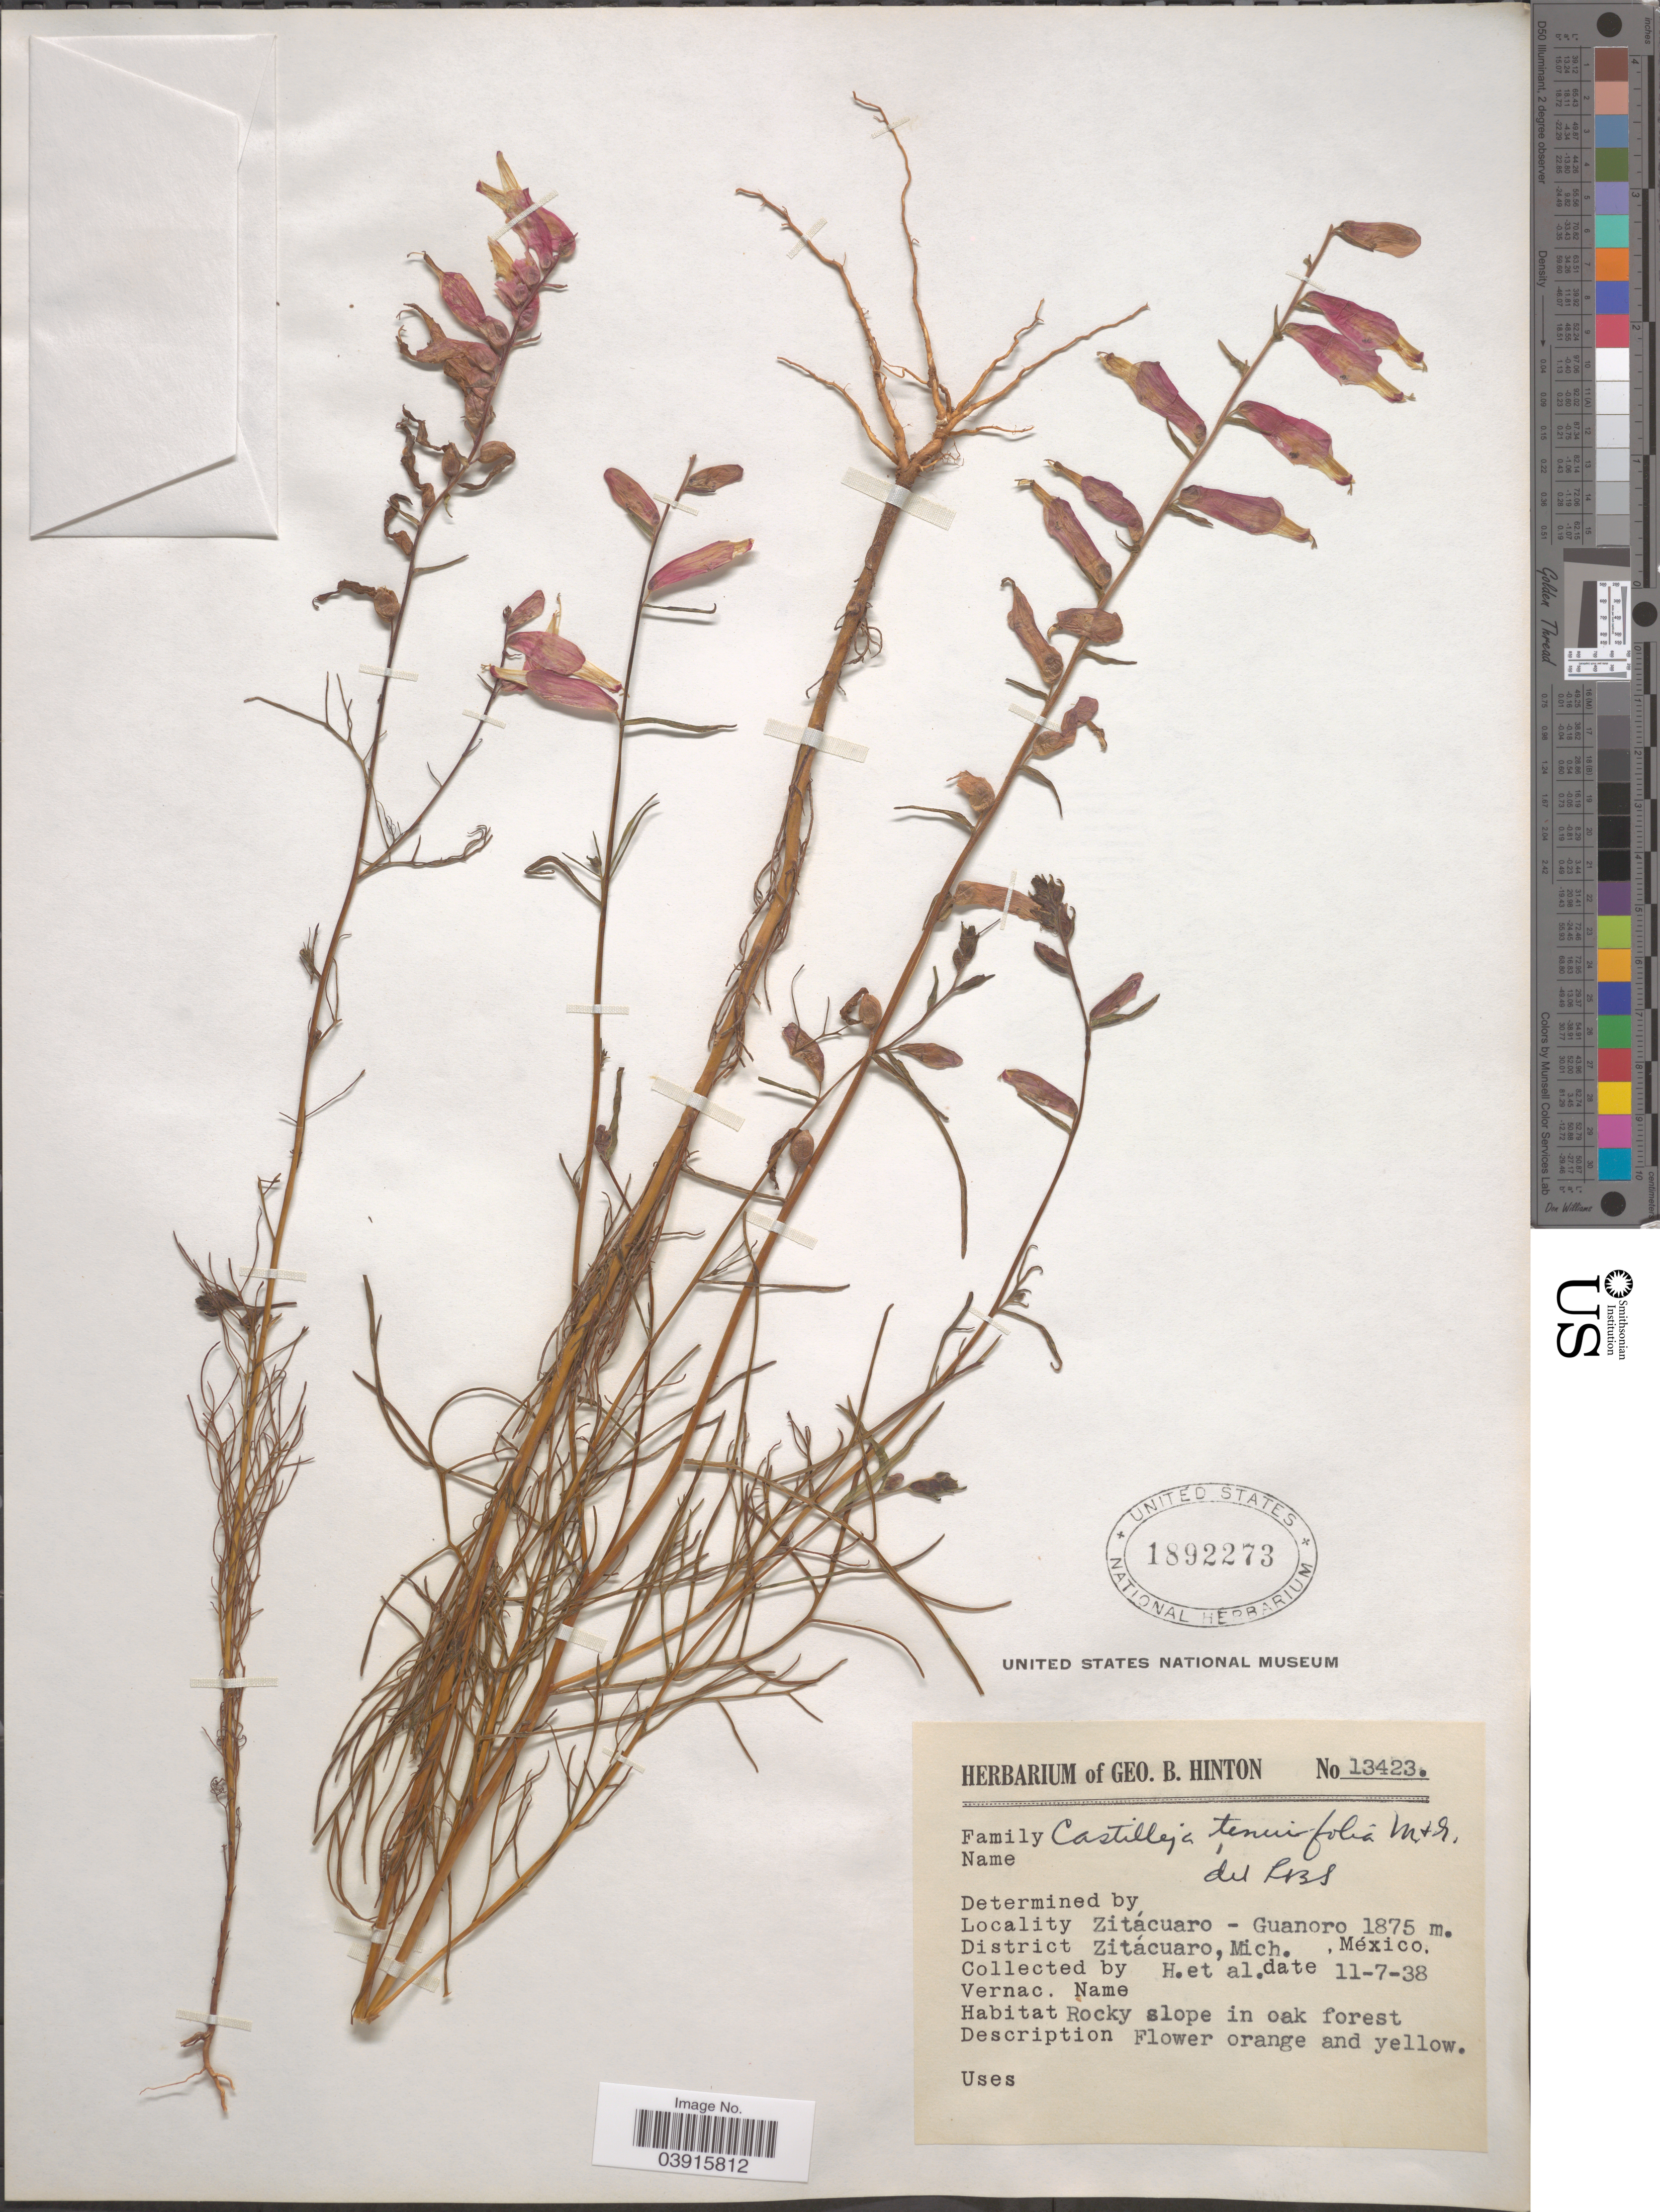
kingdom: Plantae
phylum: Tracheophyta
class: Magnoliopsida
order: Lamiales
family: Orobanchaceae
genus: Castilleja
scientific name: Castilleja tenuiflora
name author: Benth.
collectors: G. B. Hinton & et al.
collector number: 13423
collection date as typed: Transcribed d/m/y: 11/7/38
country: Mexico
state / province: Michoacán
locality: Zitácuaro-Guanoro. District Zitácuaro.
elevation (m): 1875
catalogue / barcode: US 1892273